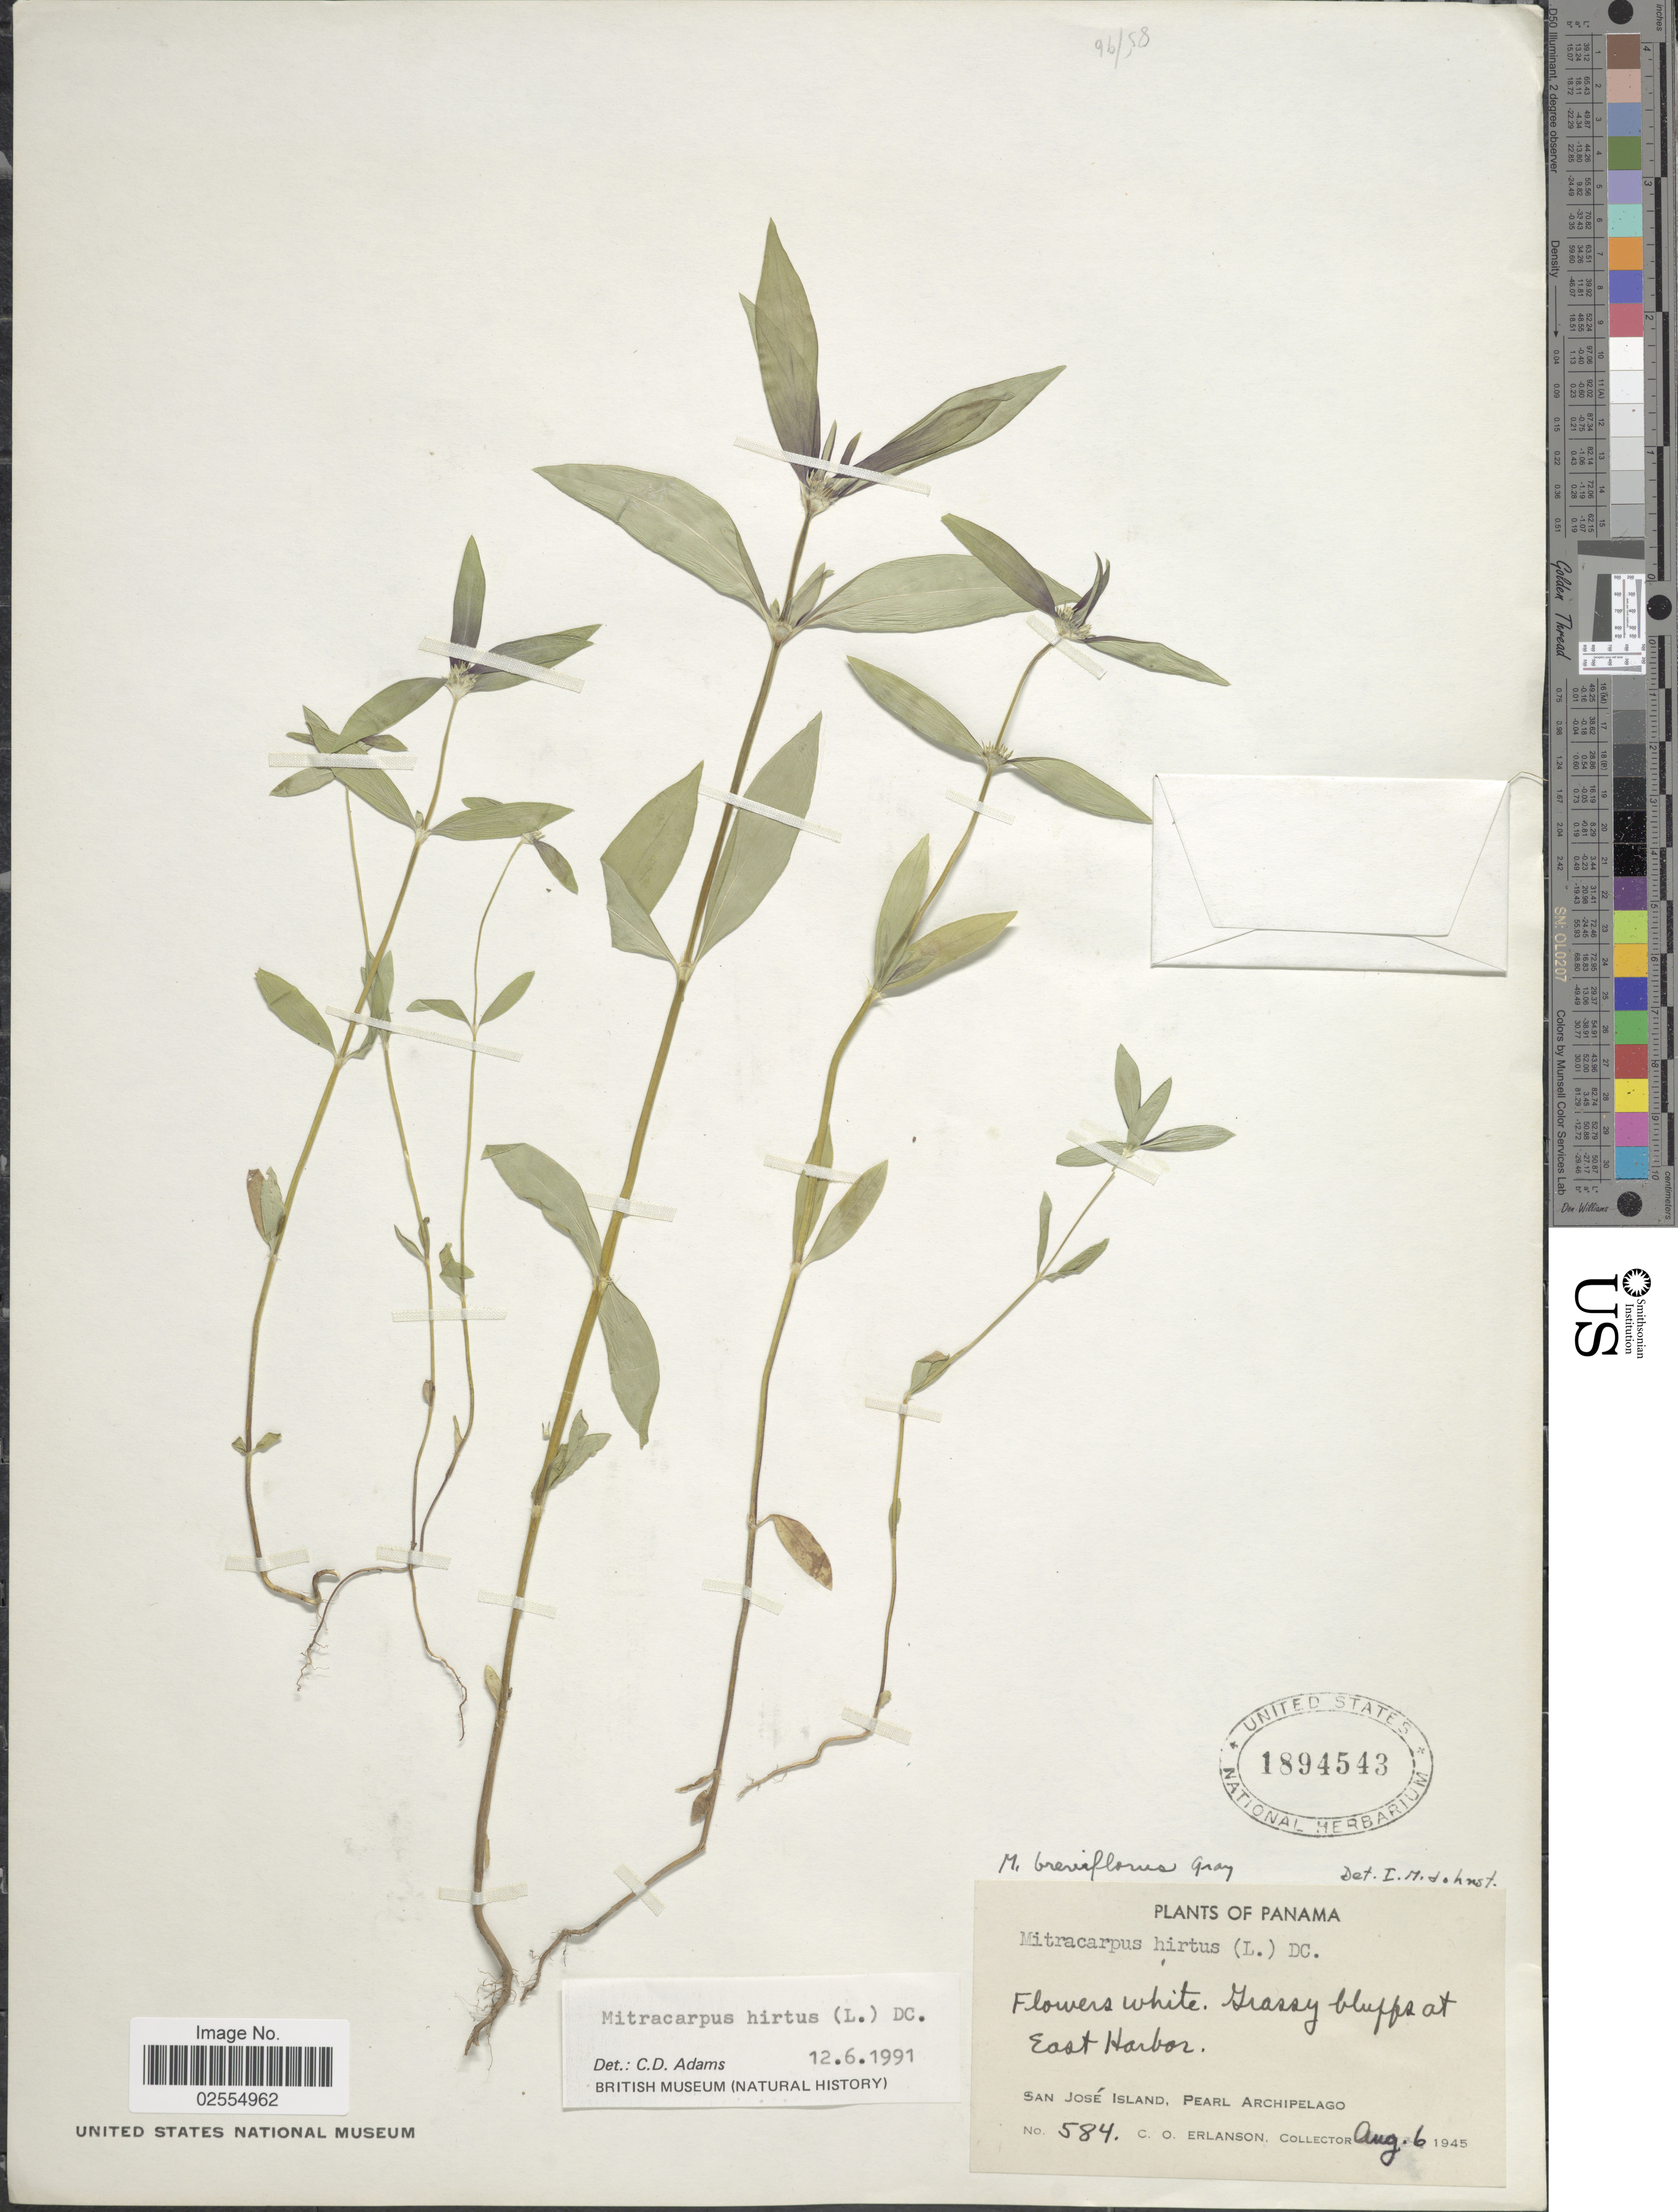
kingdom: Plantae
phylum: Tracheophyta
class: Magnoliopsida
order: Gentianales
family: Rubiaceae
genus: Mitracarpus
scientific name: Mitracarpus hirtus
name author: (L.) DC.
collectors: C. O. Erlanson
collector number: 584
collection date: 1945-08-06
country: Panama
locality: San José Island, Pearl Archipelago, East Harbor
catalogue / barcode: US 1894543